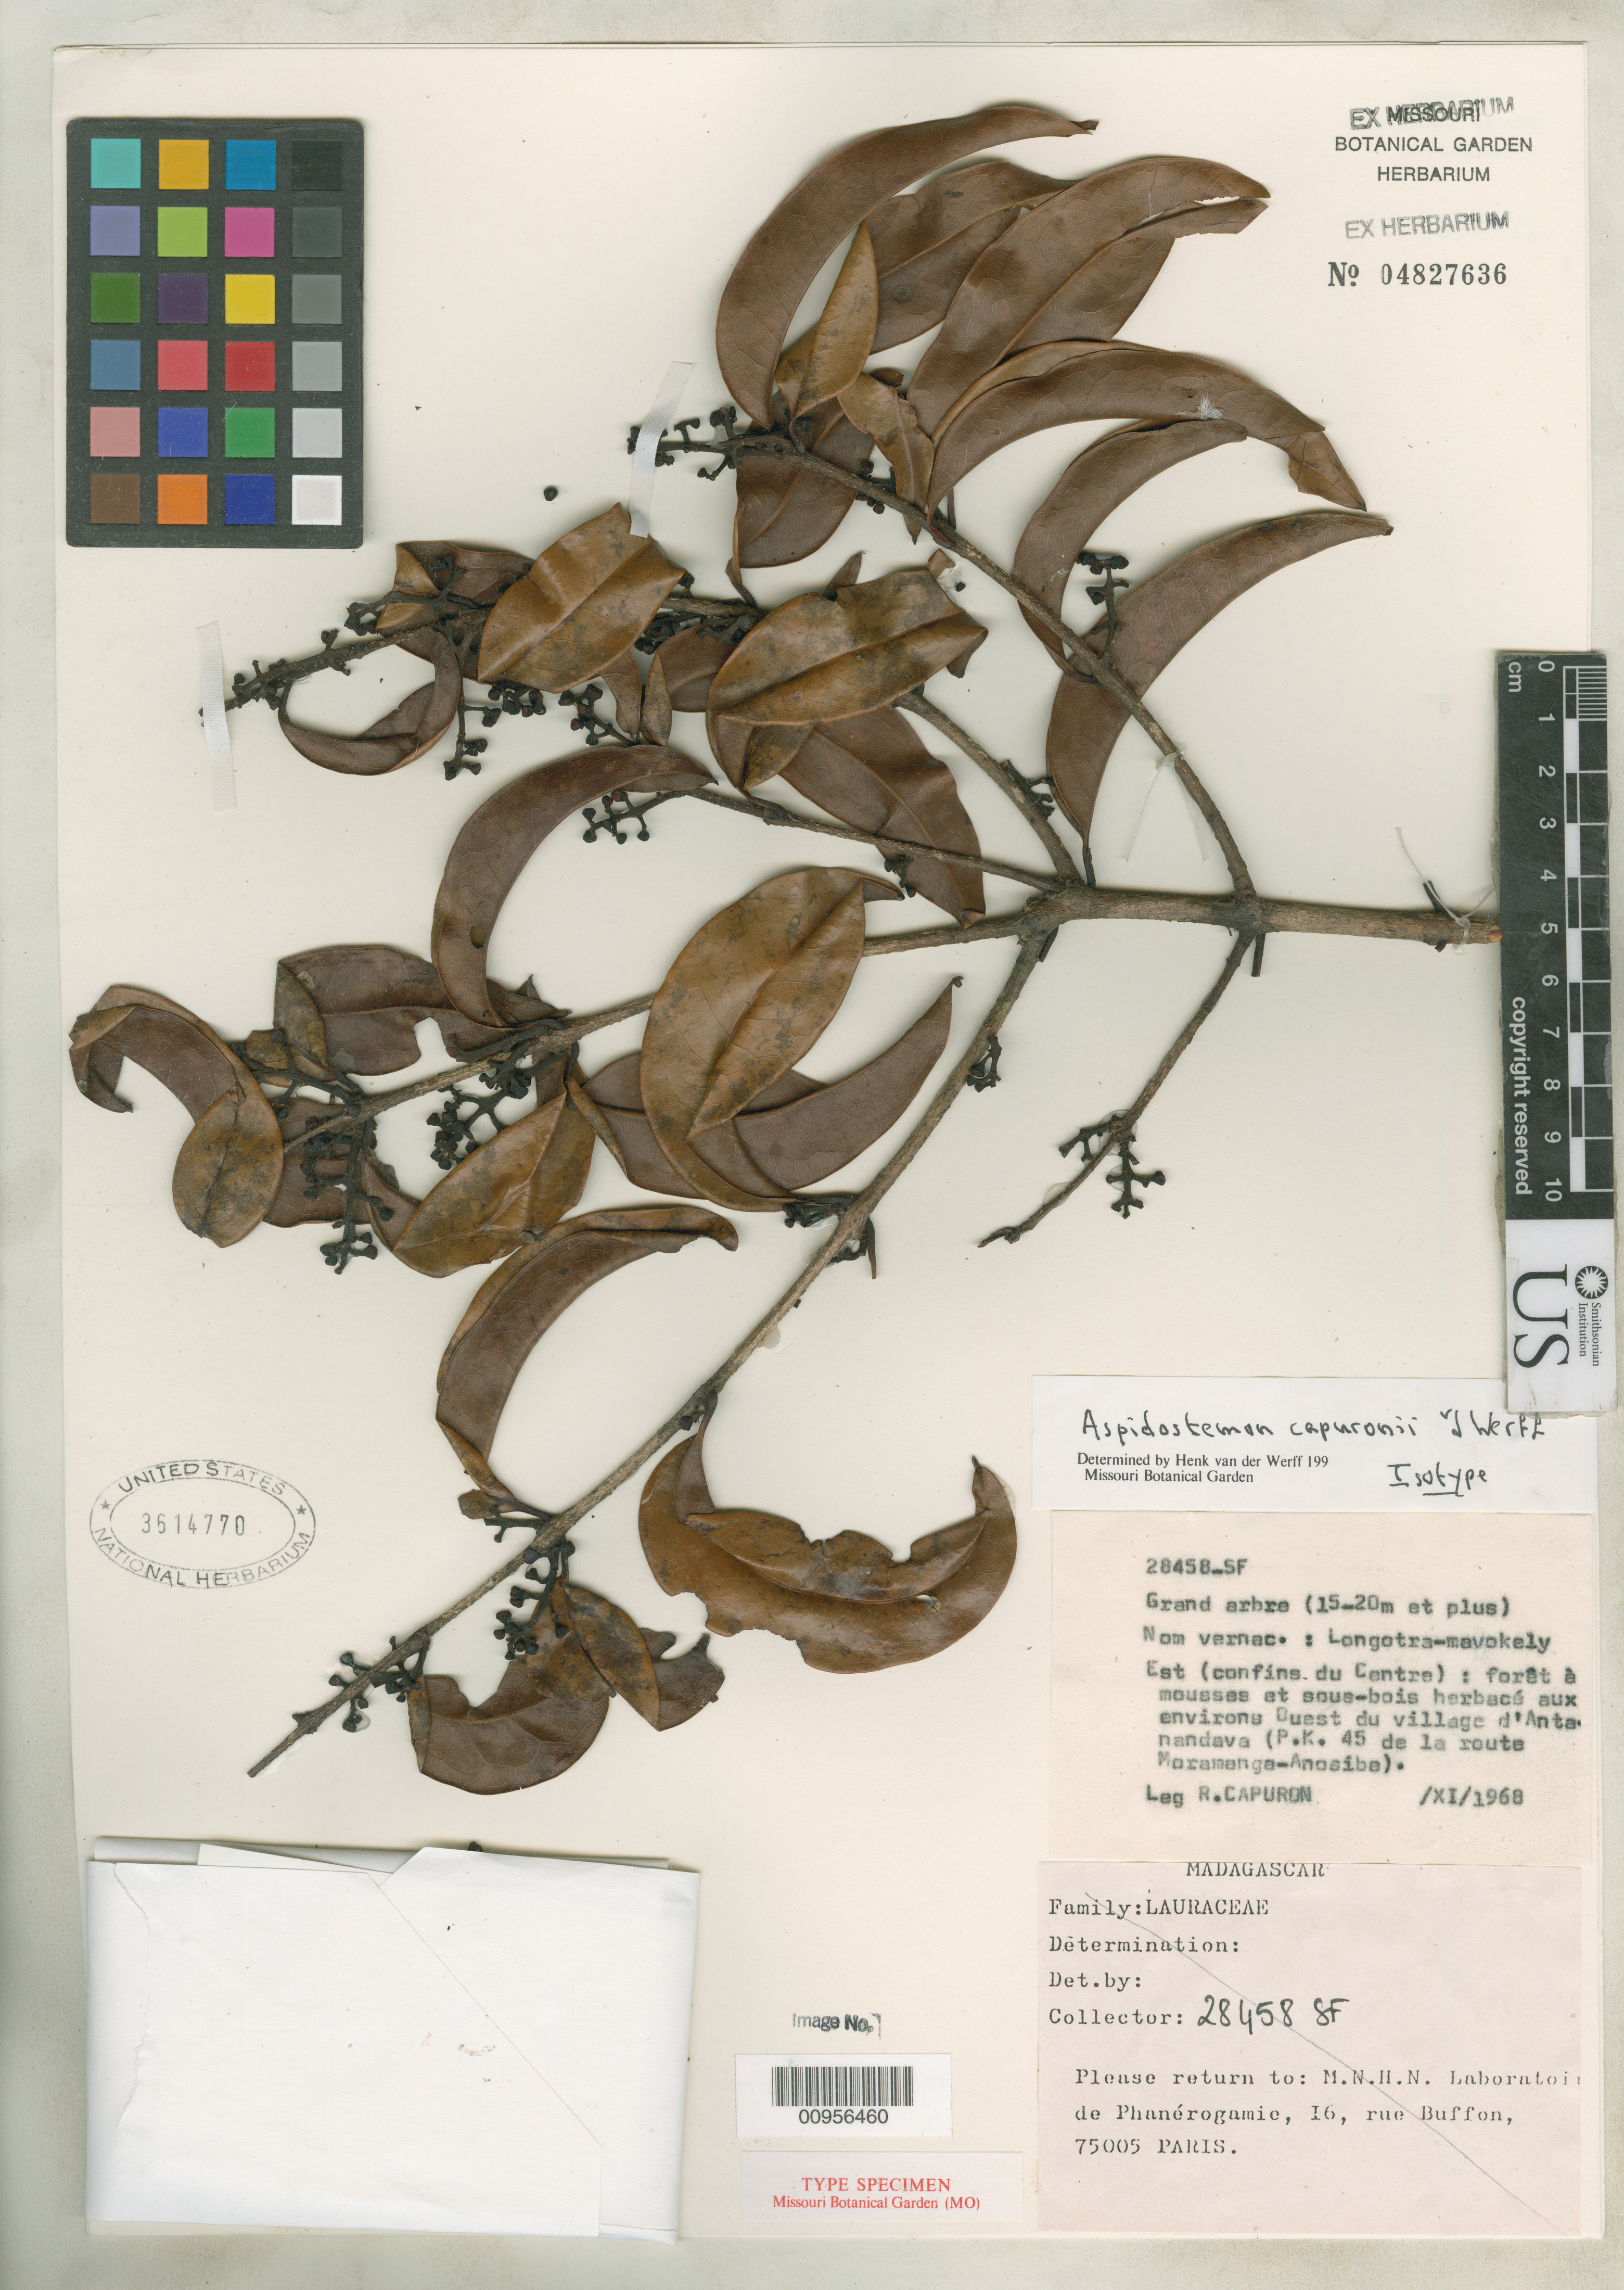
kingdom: Plantae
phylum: Tracheophyta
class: Magnoliopsida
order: Laurales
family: Lauraceae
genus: Aspidostemon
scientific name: Aspidostemon capuronii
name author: van der Werff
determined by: van der Werff, H., (MO), Missouri Botanical Garden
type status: Isotype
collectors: R. Capuron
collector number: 28458 SF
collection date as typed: Nov 1968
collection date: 1968-11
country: Madagascar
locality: Est (confins du Centre): aux environs Ouest du village d'Antanandava (P.K. 45 de la route Moramanga-Anosibe).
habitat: Forêt à mousses et sous-bois herbacé.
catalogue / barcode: US 3614770